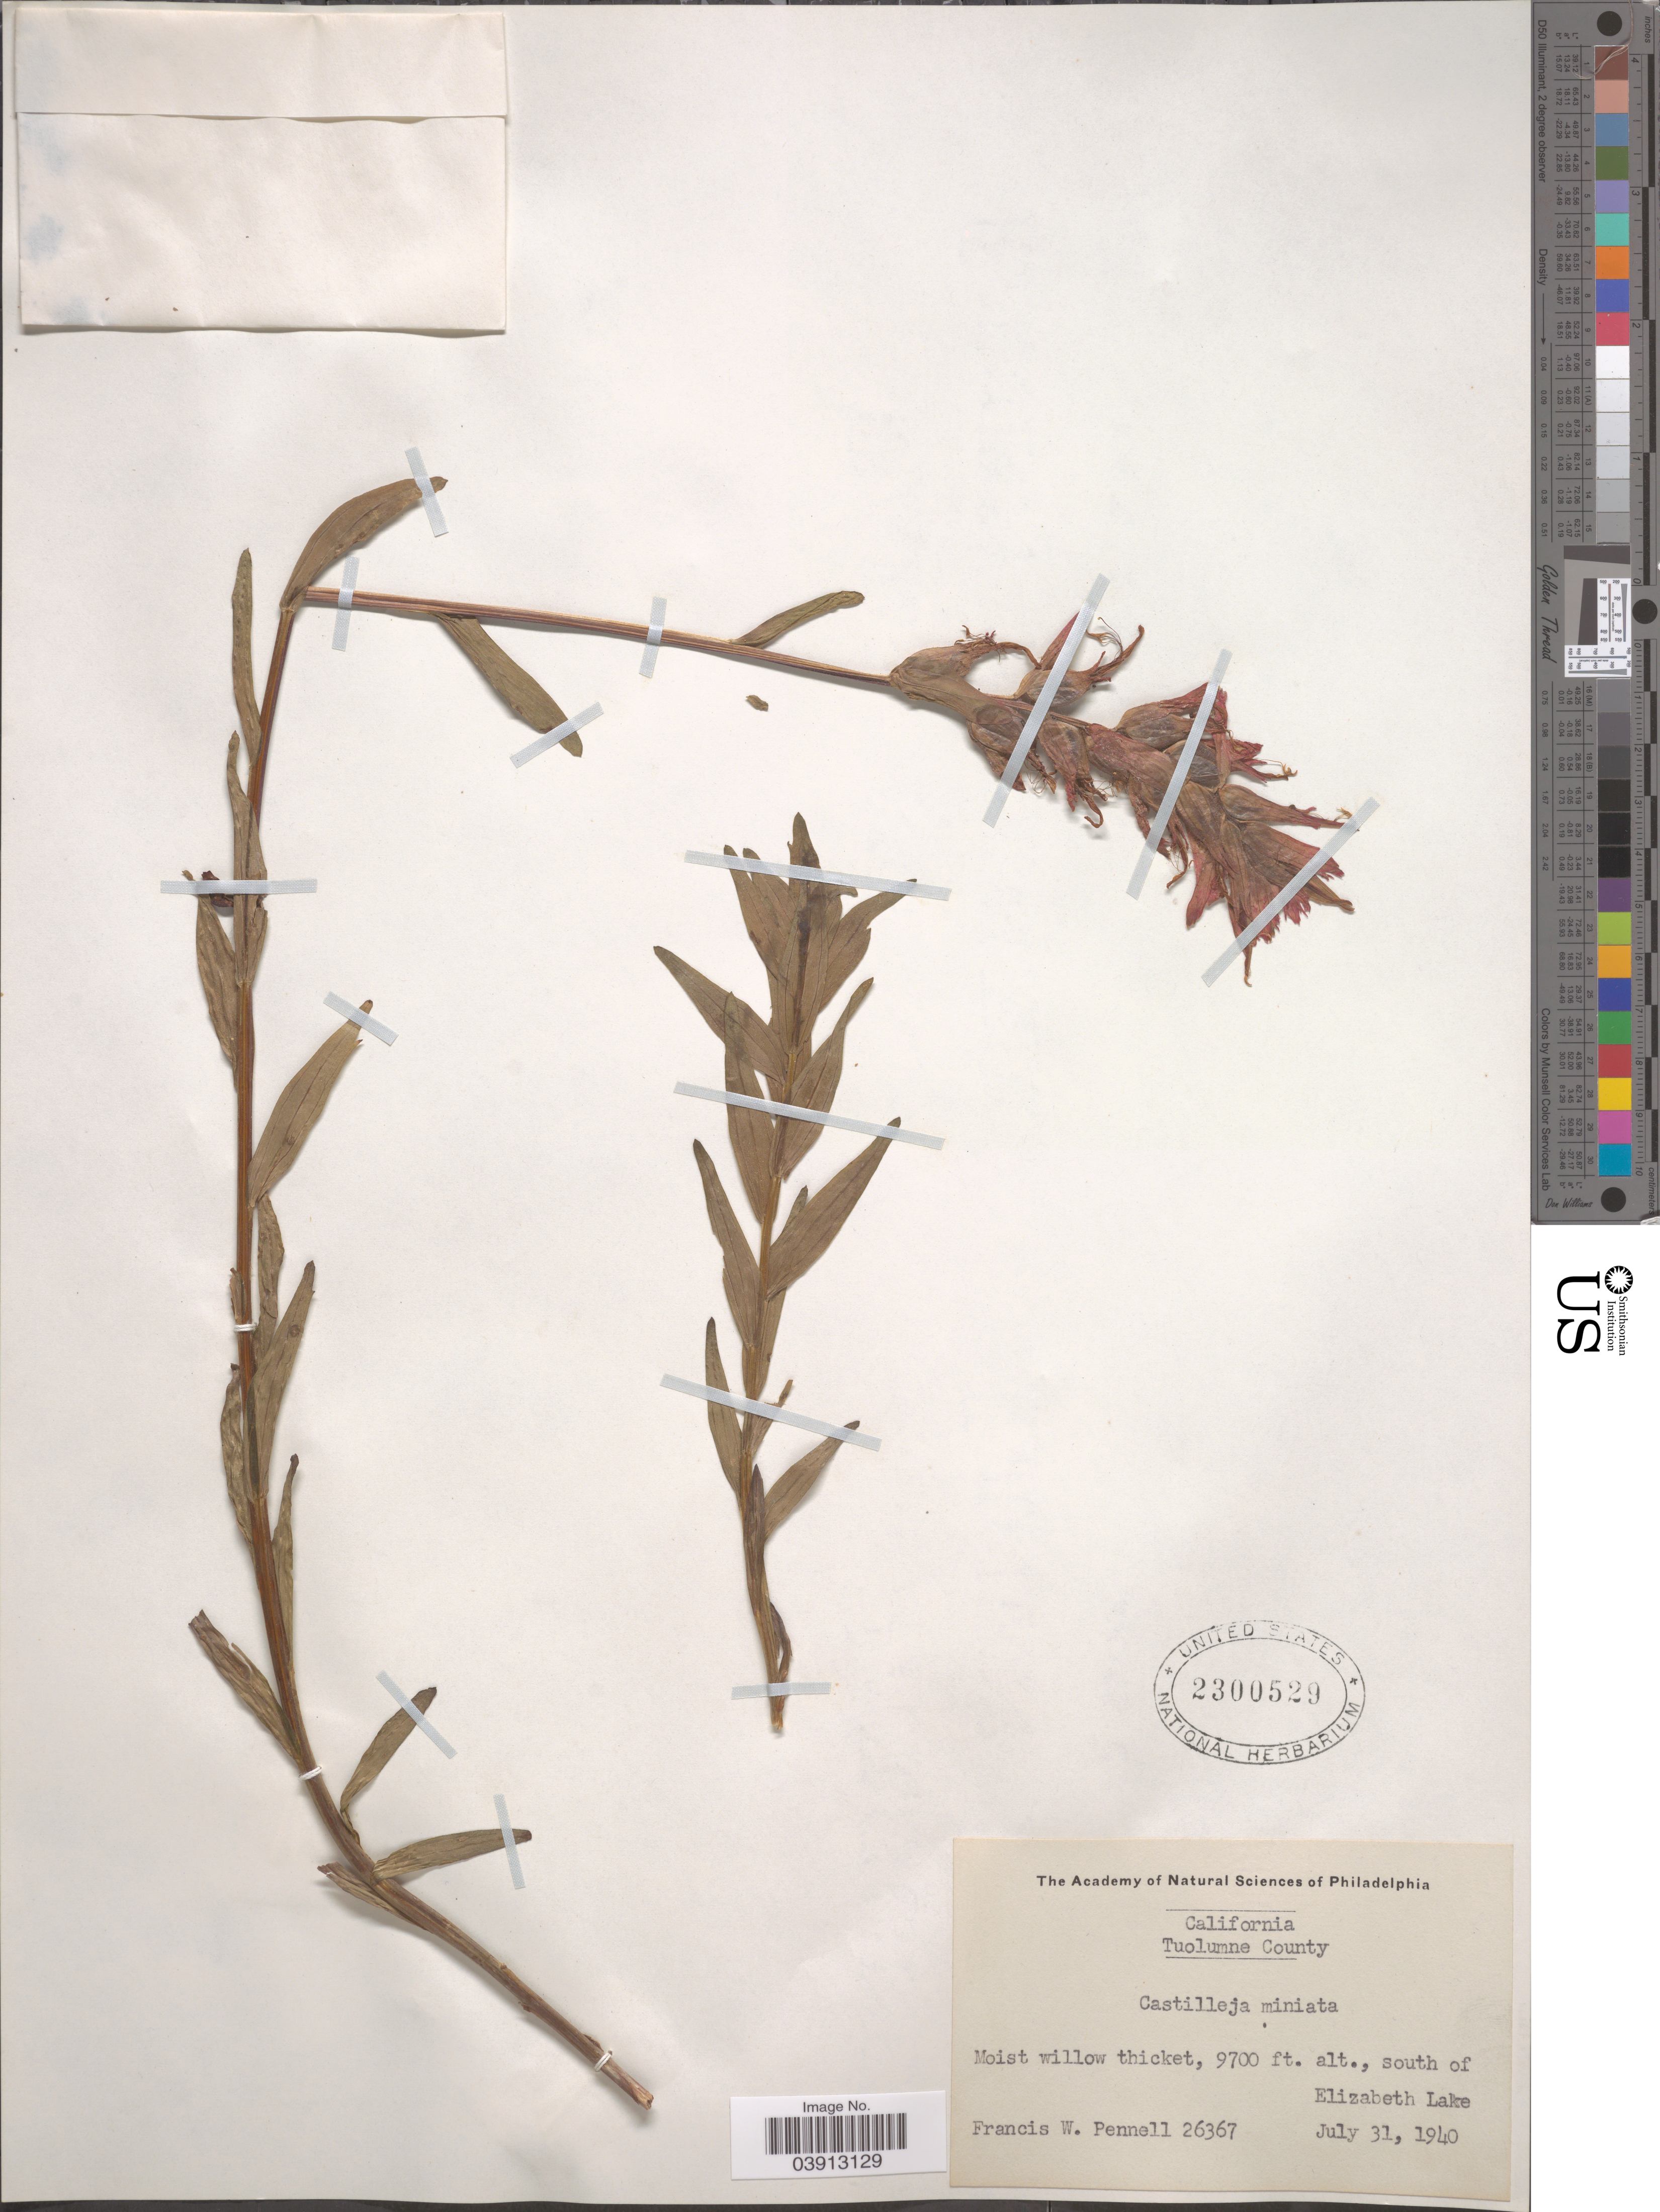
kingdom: Plantae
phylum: Tracheophyta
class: Magnoliopsida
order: Lamiales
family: Orobanchaceae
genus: Castilleja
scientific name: Castilleja miniata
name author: Douglas ex Hook.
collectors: F. W. Pennell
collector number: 26367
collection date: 1940-07-31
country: United States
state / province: California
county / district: Tuolumne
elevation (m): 2957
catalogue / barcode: US 2300529